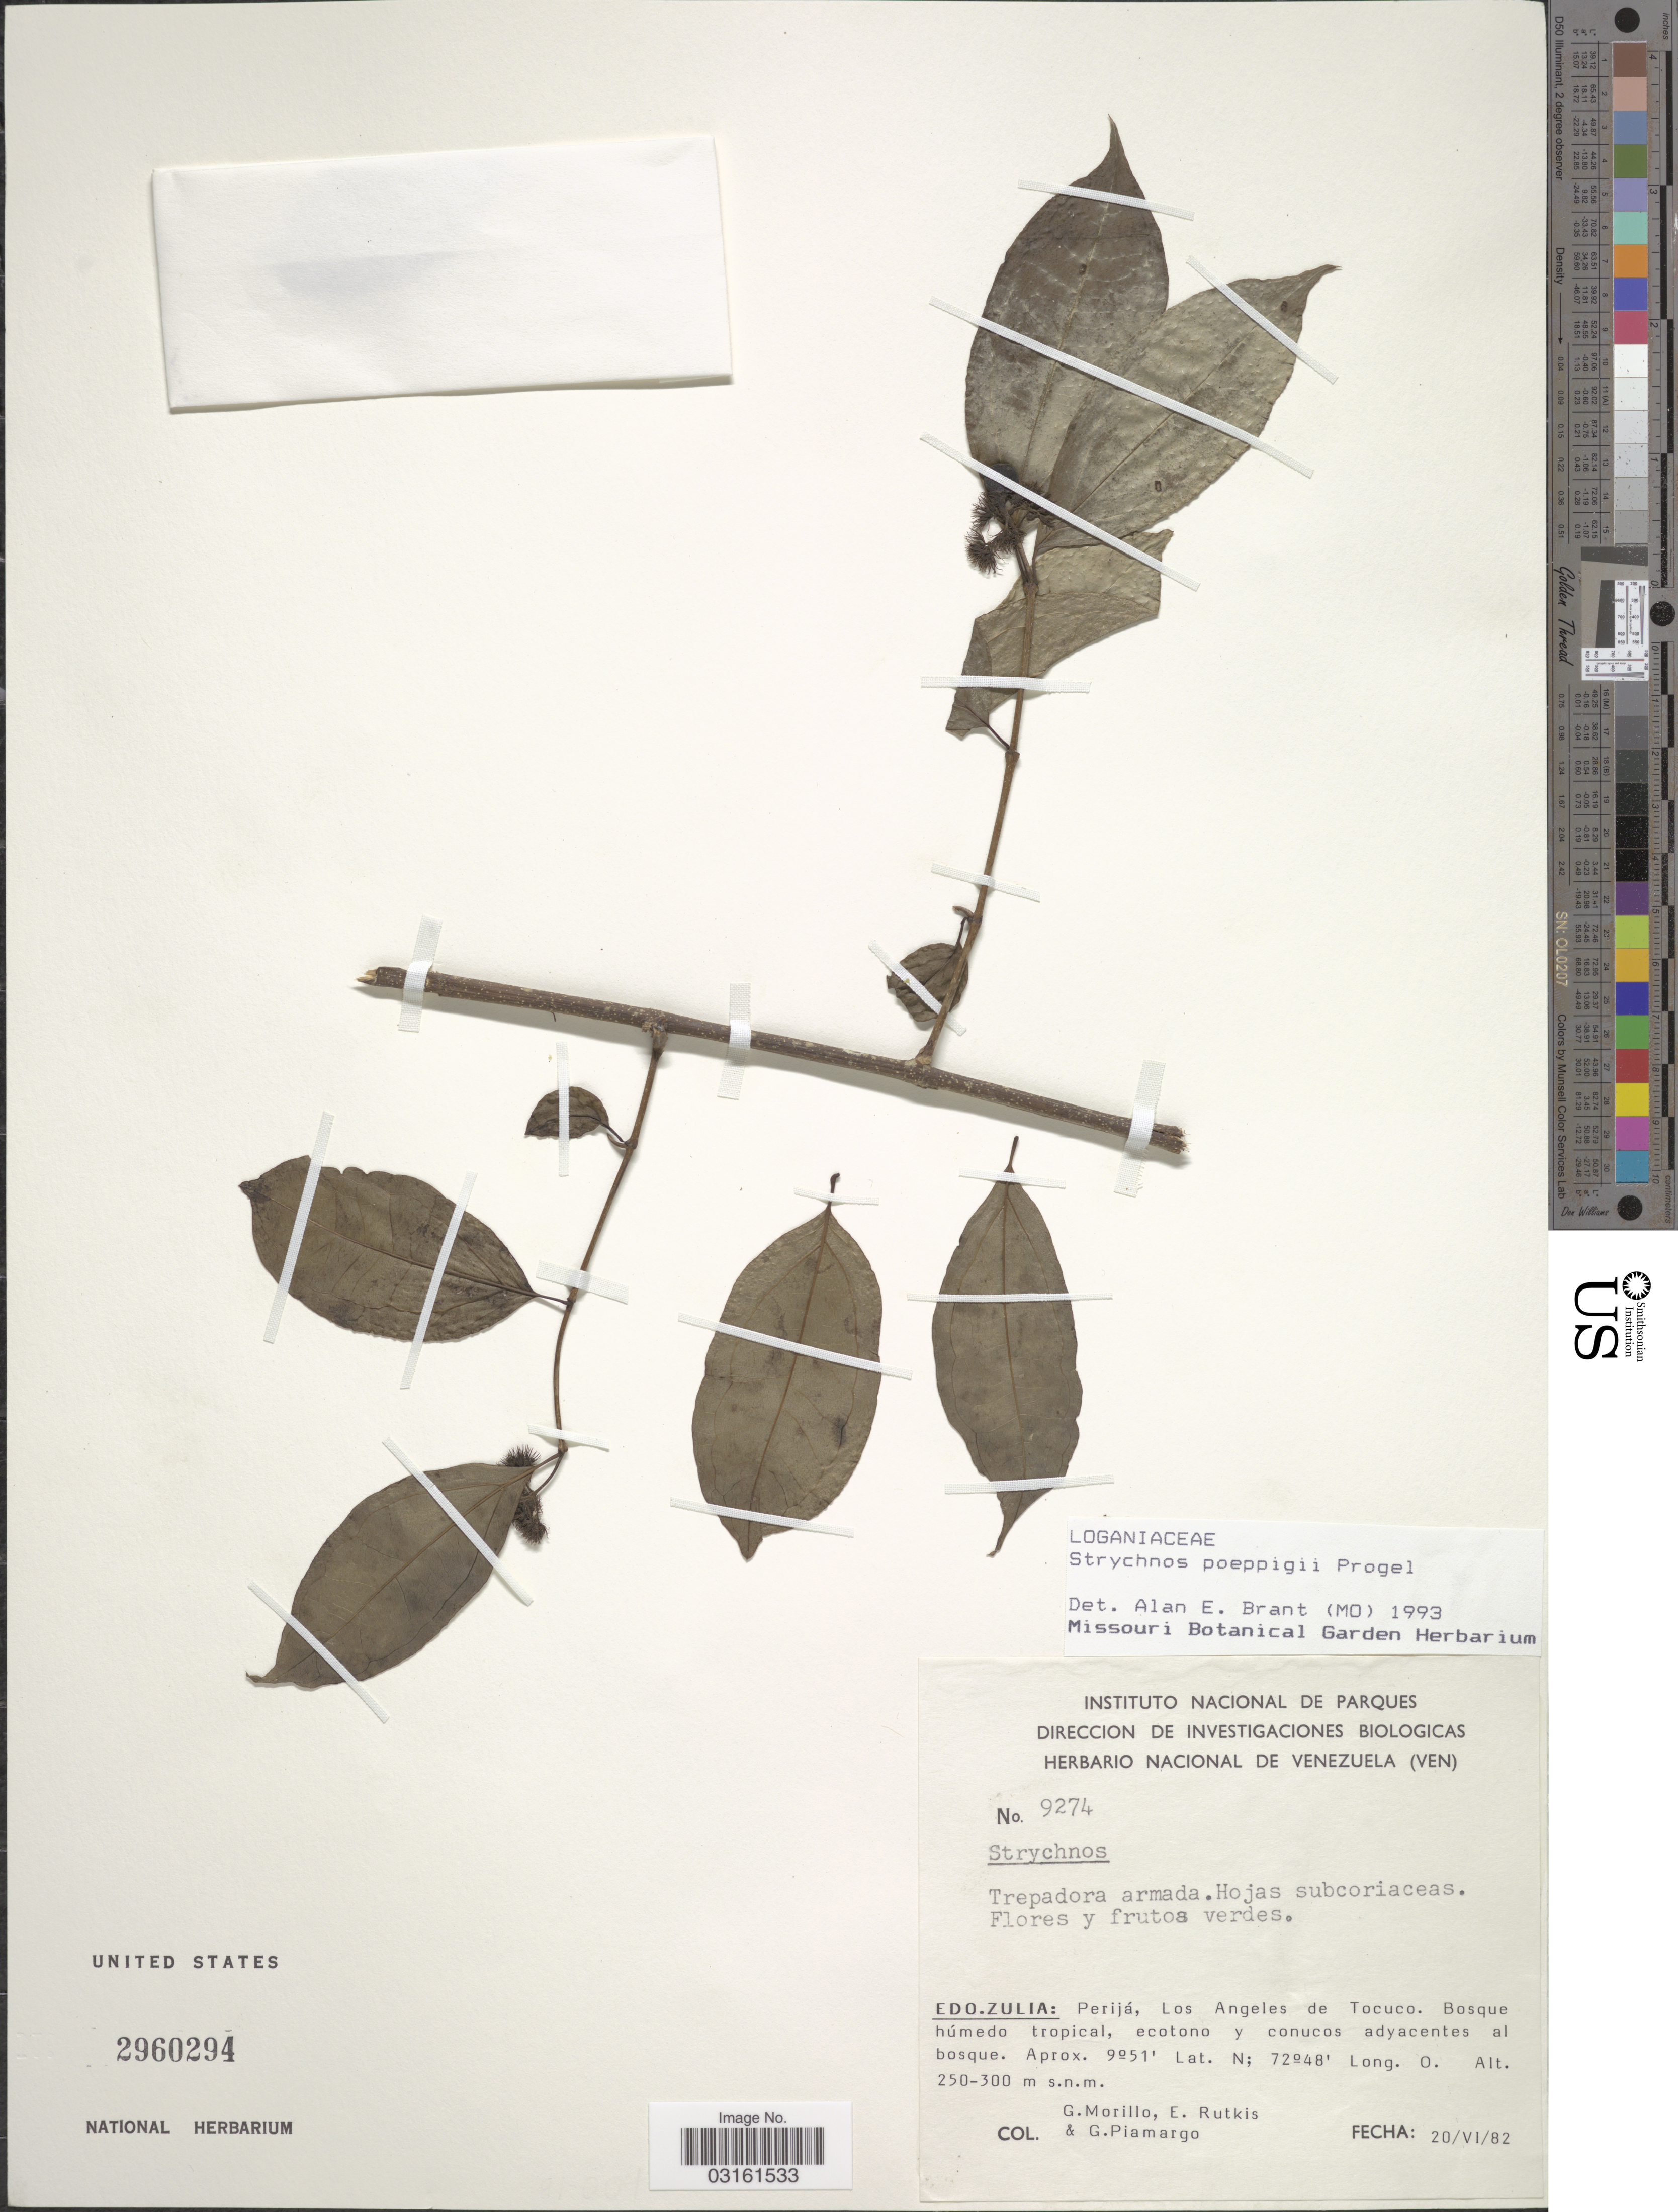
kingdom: Plantae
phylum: Tracheophyta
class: Magnoliopsida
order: Gentianales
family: Loganiaceae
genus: Strychnos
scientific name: Strychnos poeppigii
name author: Progel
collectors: G. Morillo, E. Rutkis & G. Piamargo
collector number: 9274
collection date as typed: Transcribed d/m/y: 20/6/82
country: Venezuela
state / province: Zulia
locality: Perijá, Los Angeles de Tocuco.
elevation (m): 250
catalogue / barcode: US 2960294